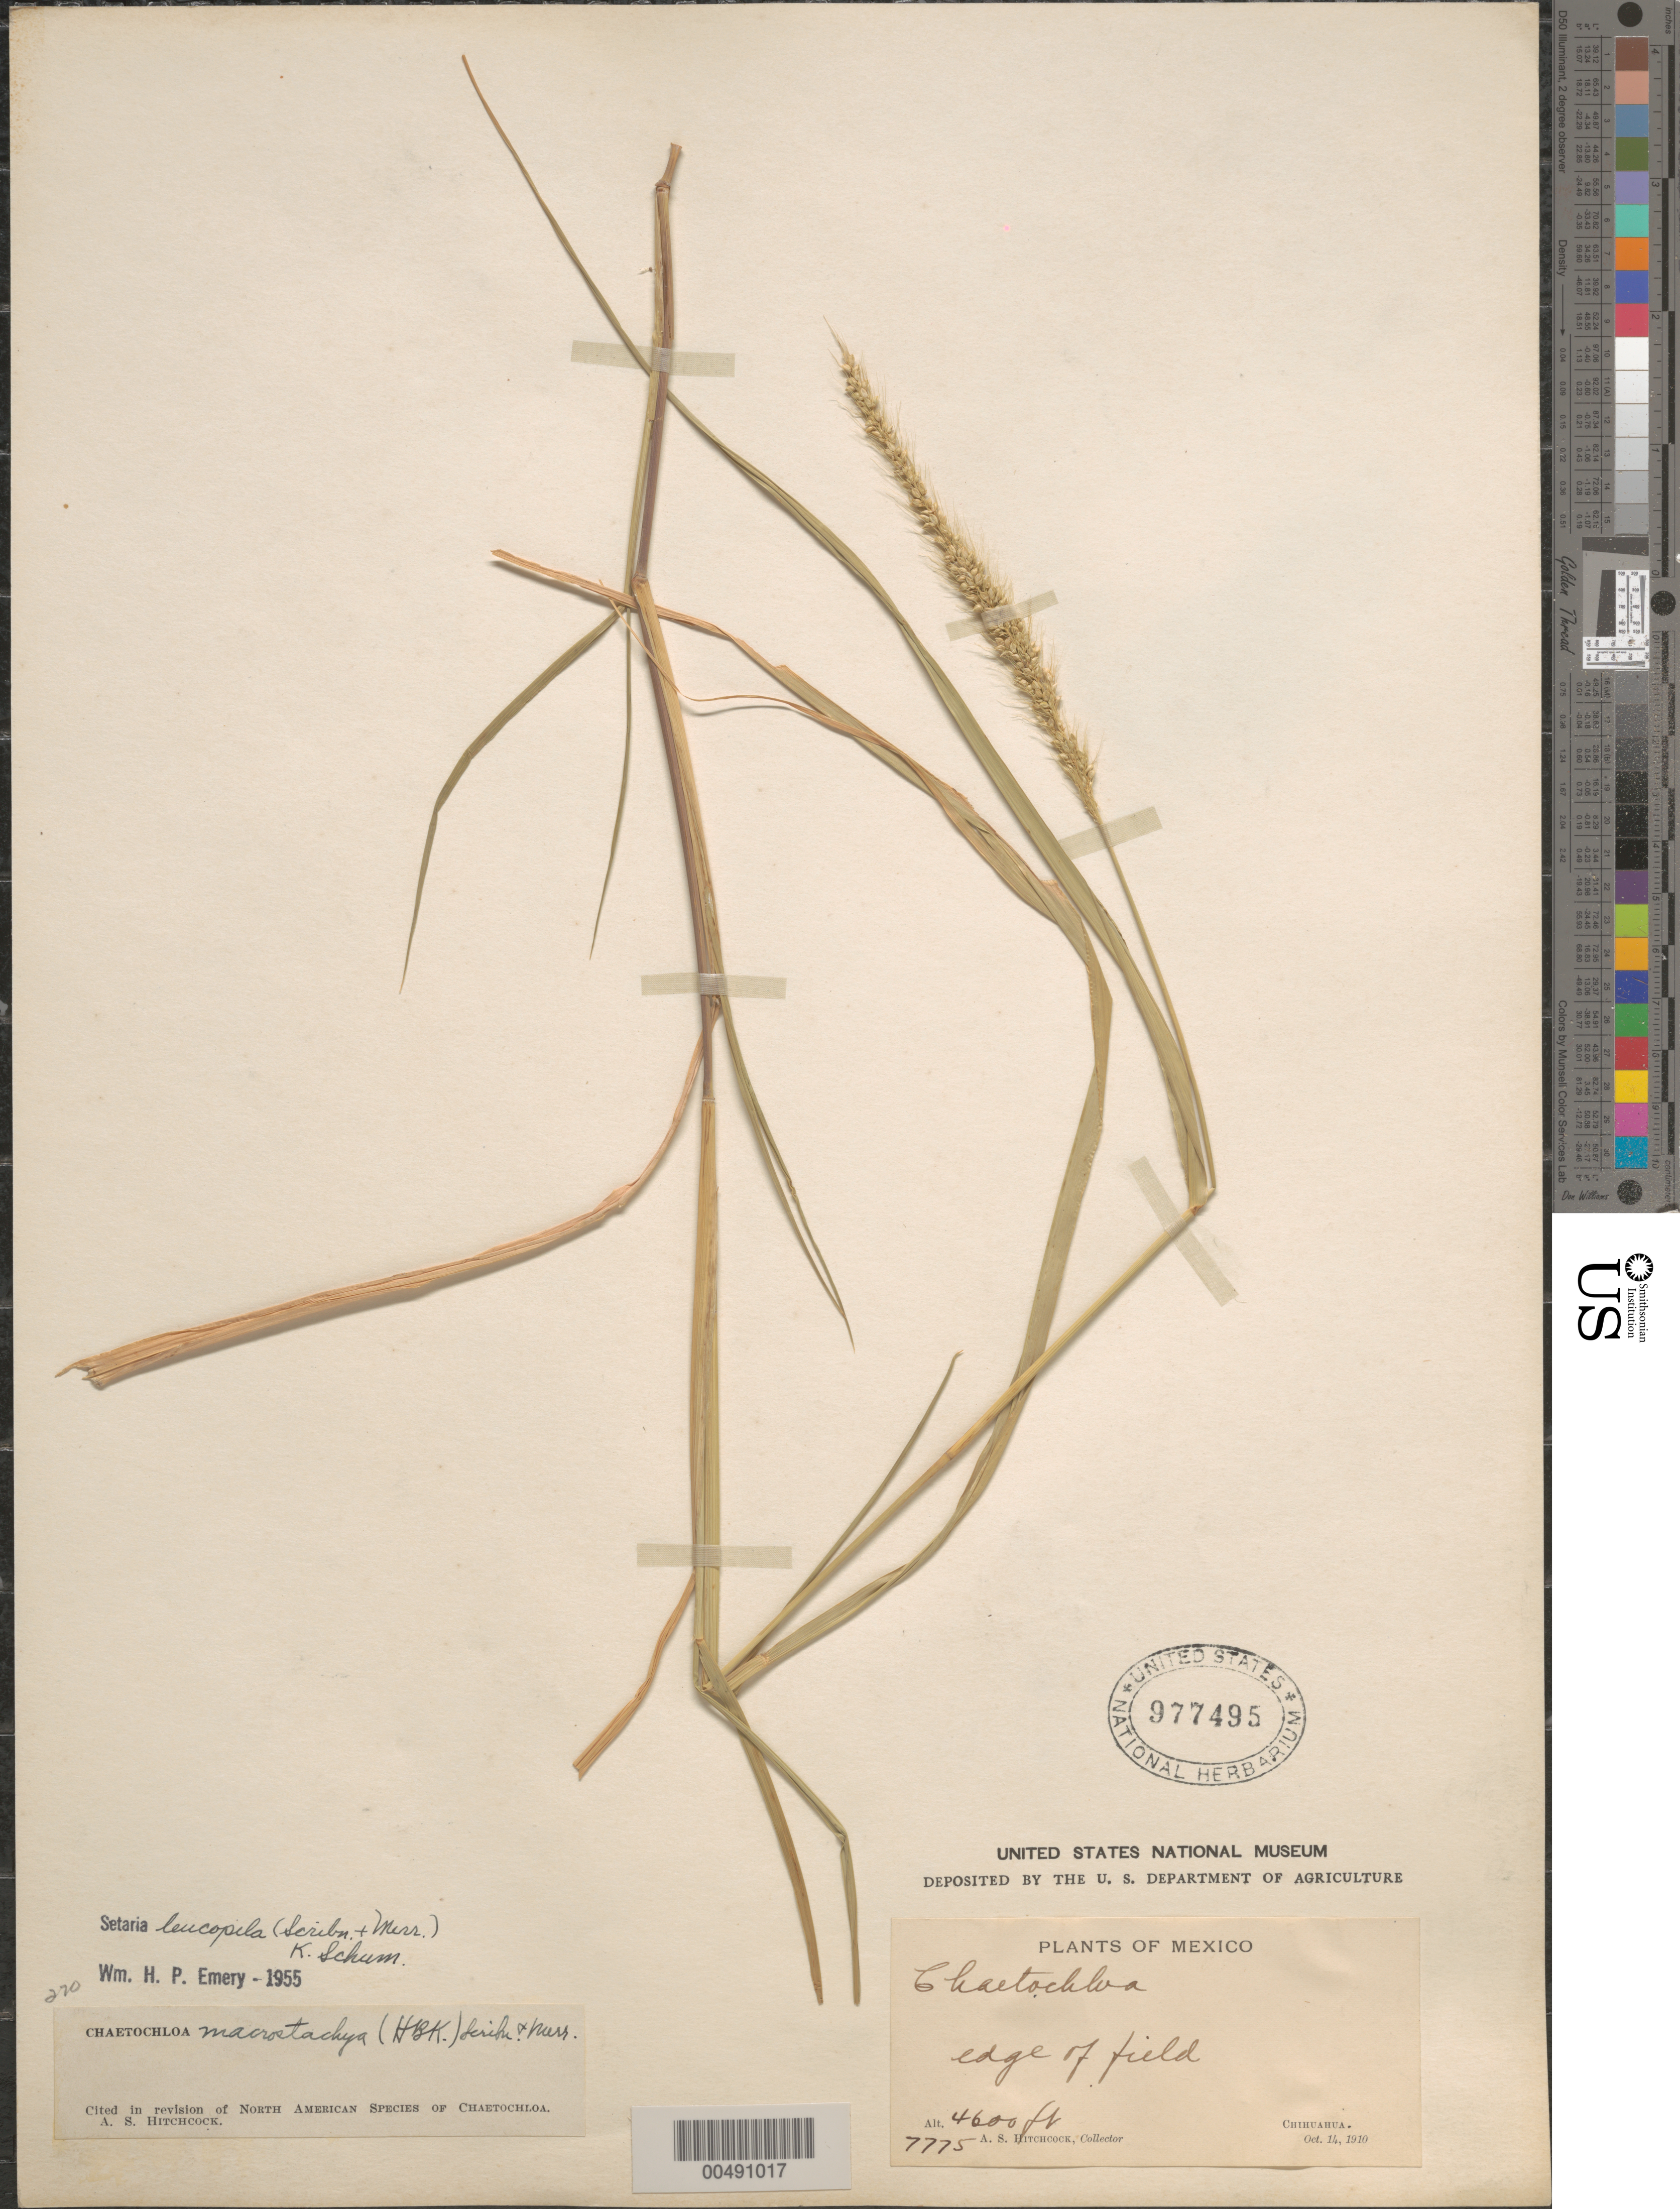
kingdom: Plantae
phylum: Tracheophyta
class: Liliopsida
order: Poales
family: Poaceae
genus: Setaria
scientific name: Setaria leucopila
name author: (Scribn. & Merr.) K. Schum.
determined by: Emery, W. H. P.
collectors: A. S. Hitchcock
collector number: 7775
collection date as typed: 14 Oct 1910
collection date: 1910-10-14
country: Mexico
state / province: Chihuahua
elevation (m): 1402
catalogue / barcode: US 977495